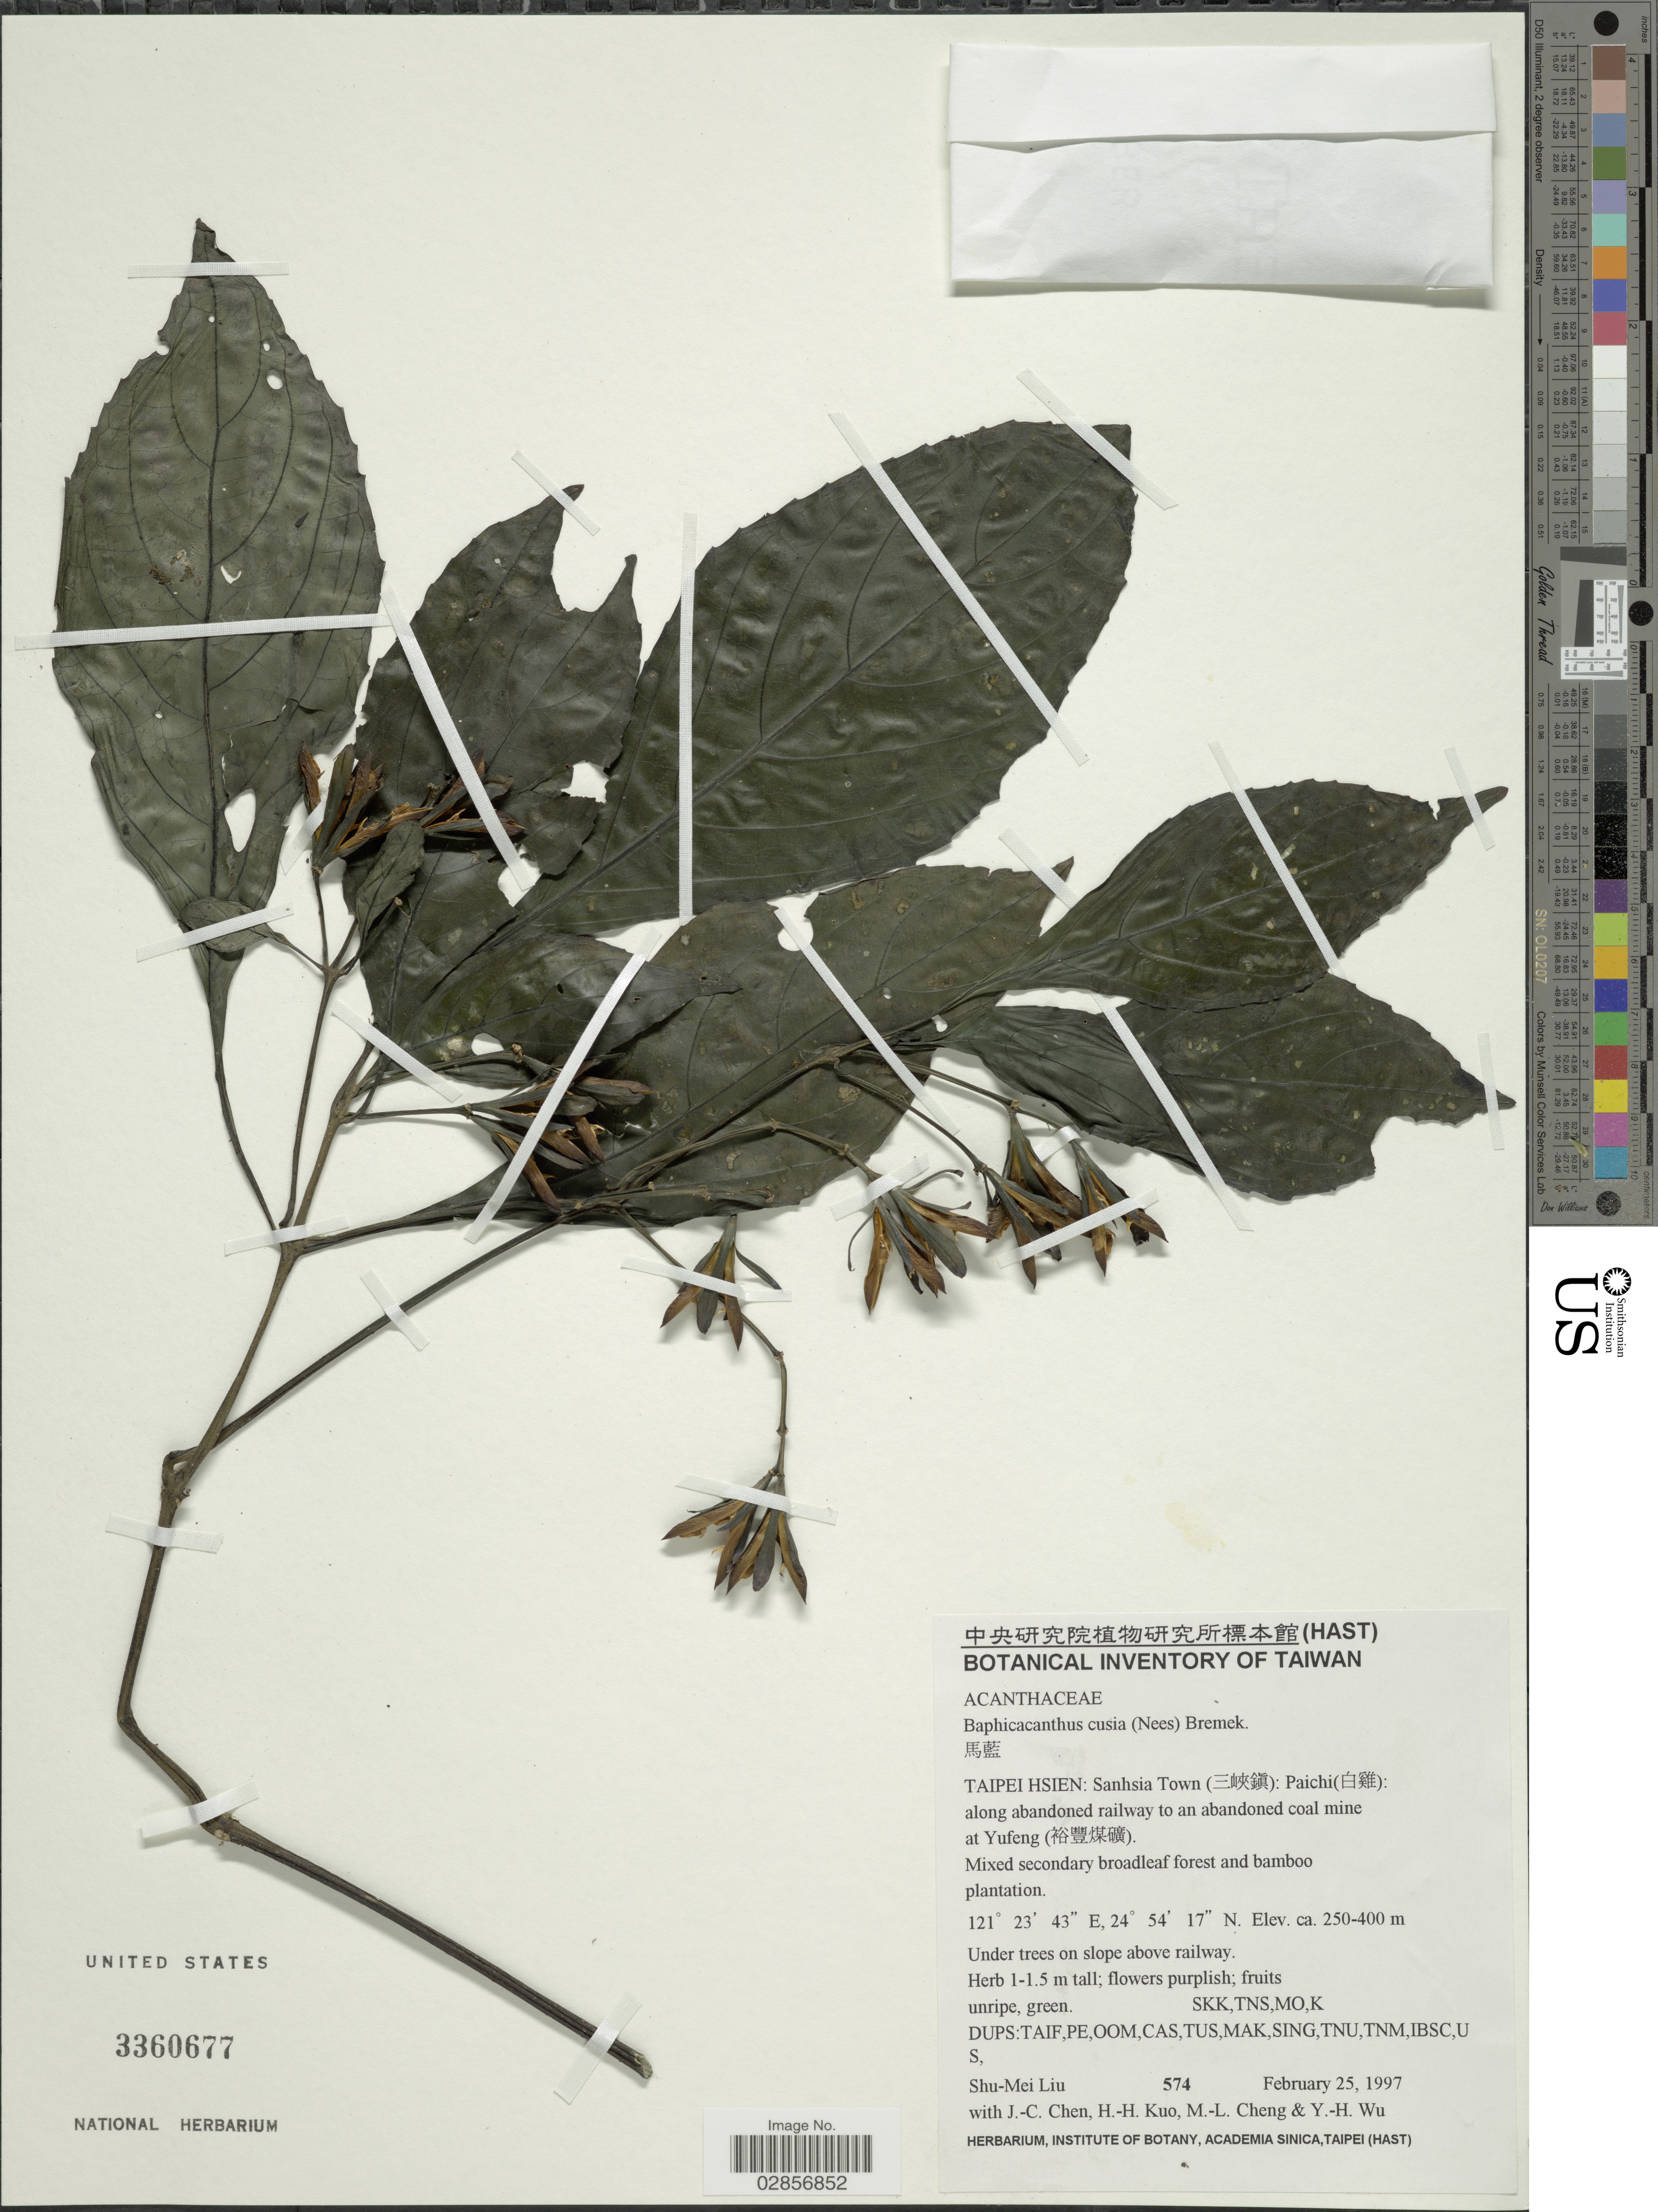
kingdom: Plantae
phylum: Tracheophyta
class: Magnoliopsida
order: Lamiales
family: Acanthaceae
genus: Baphicacanthus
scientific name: Baphicacanthus cusia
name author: (Nees) Bremek.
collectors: S. J. Liu, J. Chen, H. Kuo & M. Cheng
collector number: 574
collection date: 1997-02-25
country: Taiwan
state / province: Taipei City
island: Taiwan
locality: Taipei Hsien: Sanhsia Town (X): Paichi (X): along abandoned railway to an abandoned coal mine at Yufeng (X).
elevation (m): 250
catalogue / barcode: US 3360677